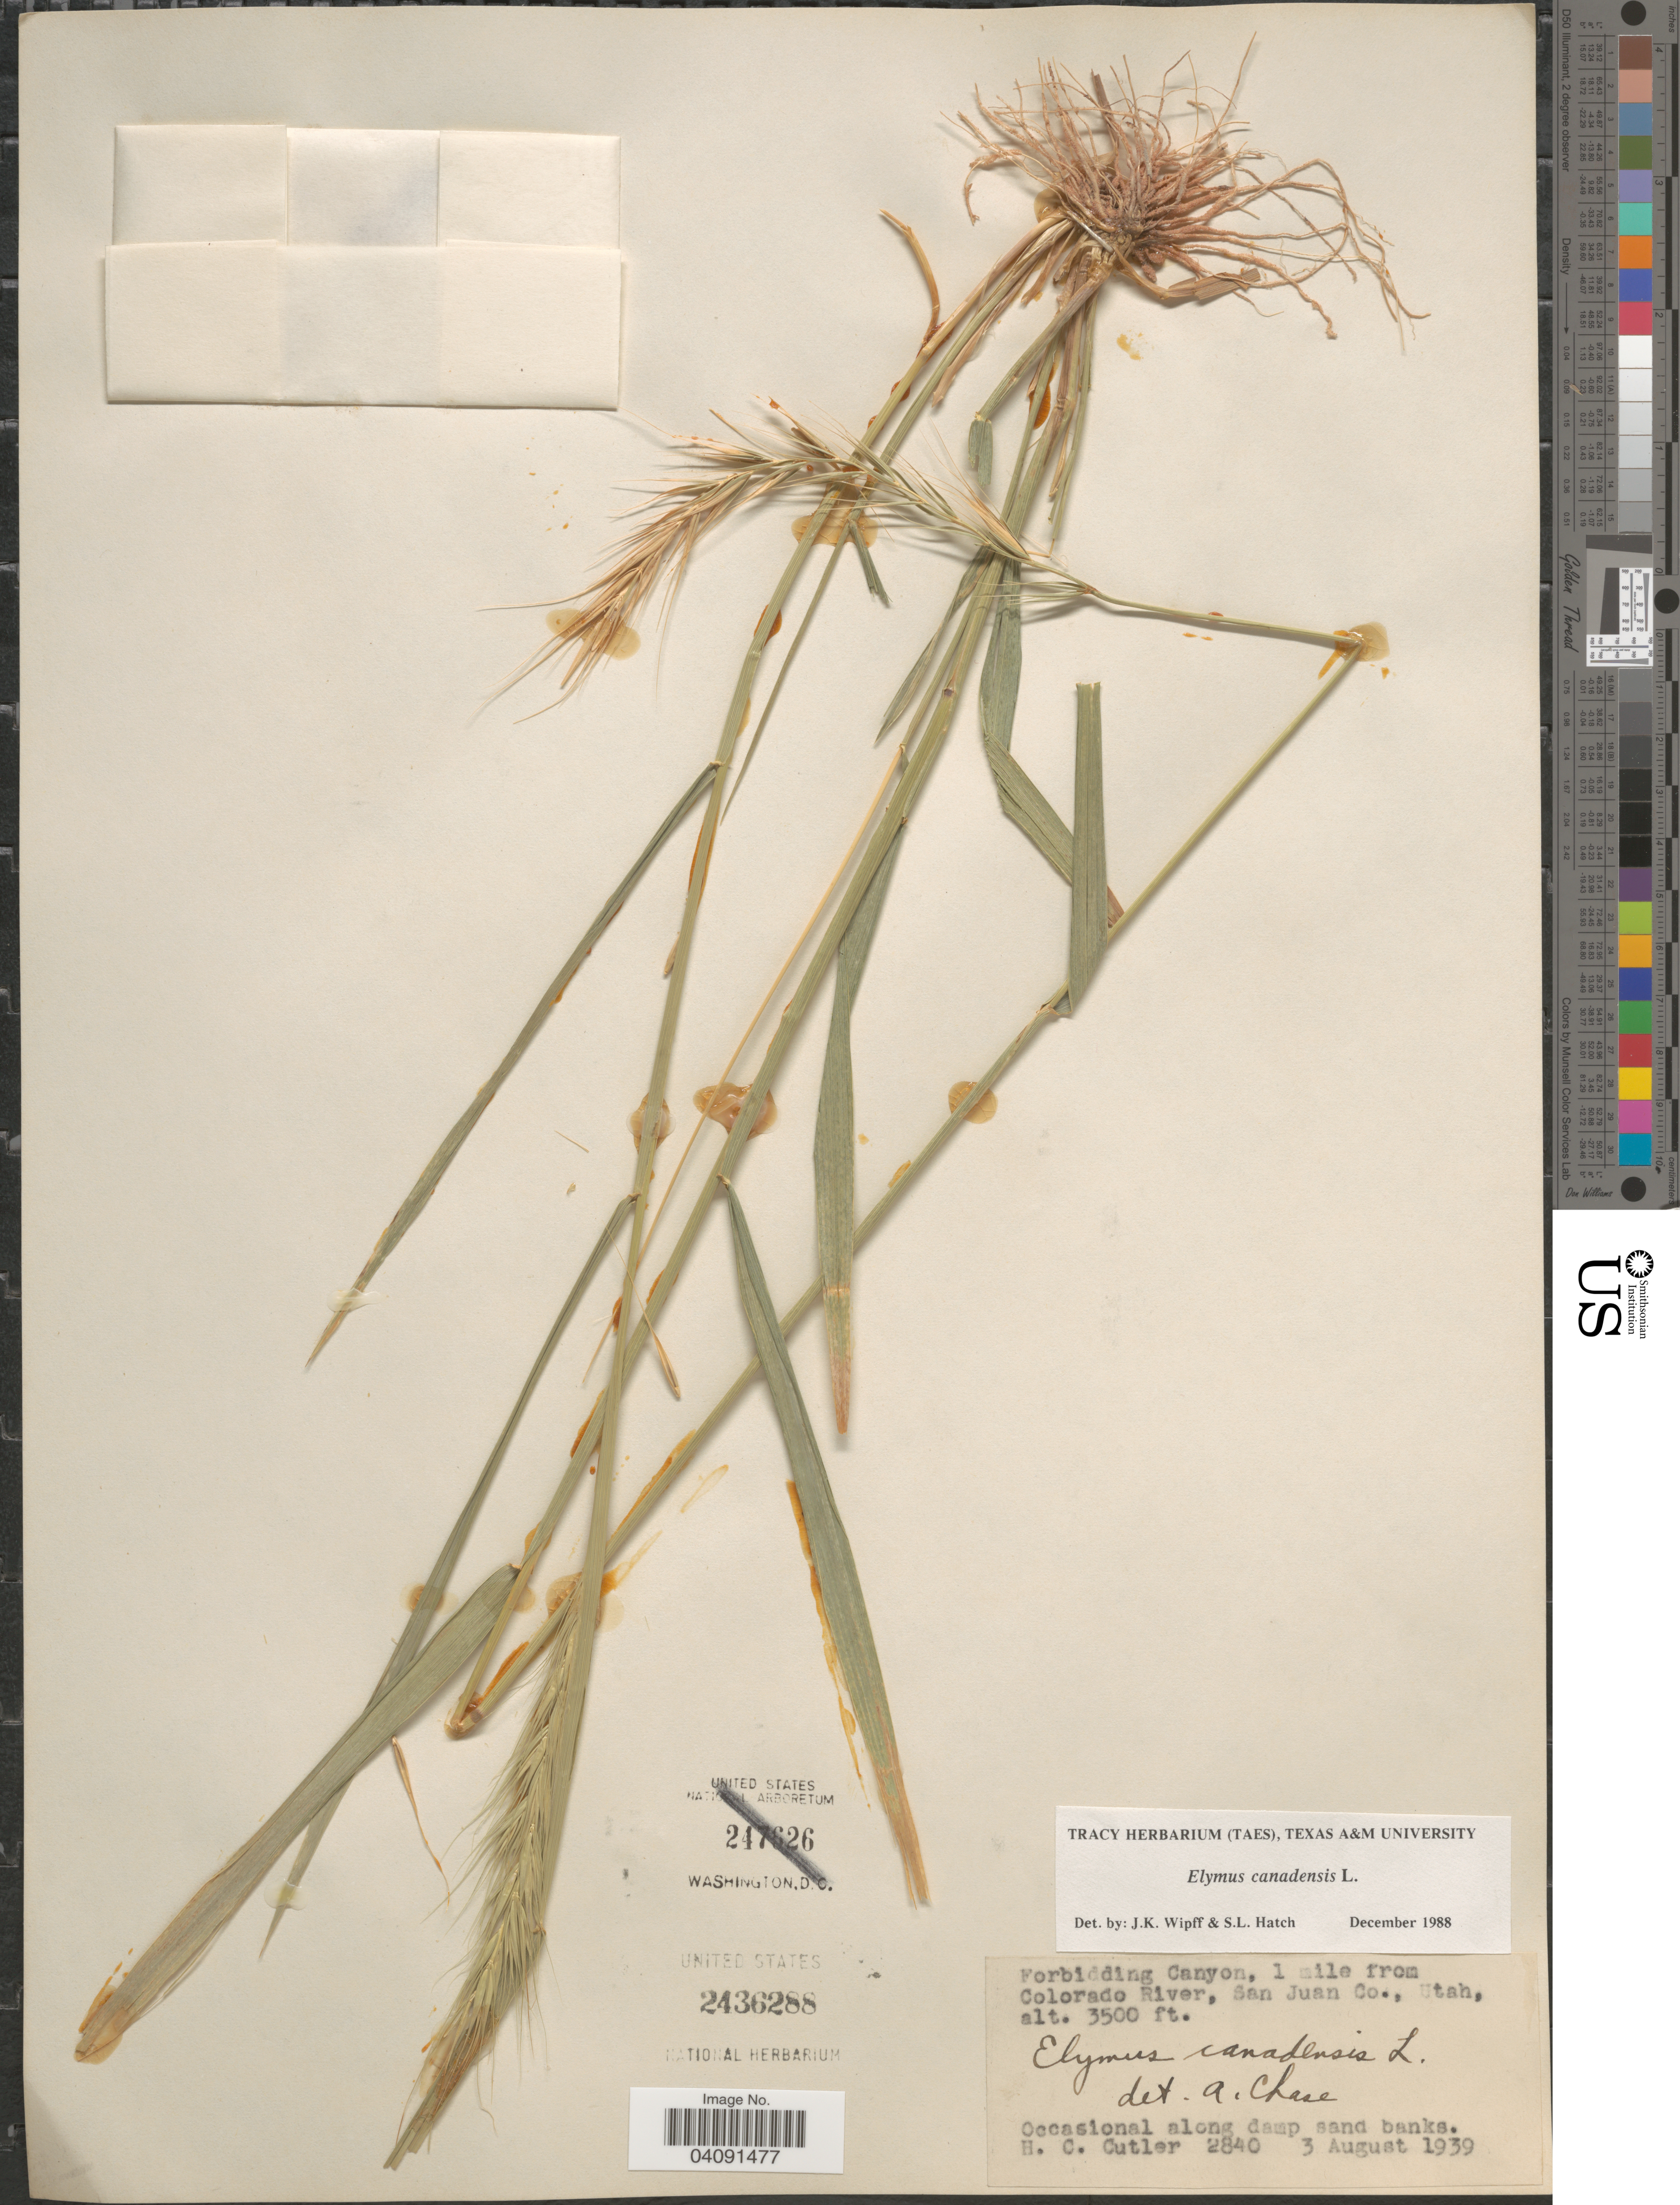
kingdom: Plantae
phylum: Tracheophyta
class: Liliopsida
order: Poales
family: Poaceae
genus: Elymus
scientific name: Elymus canadensis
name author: L.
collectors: H. C. Cutler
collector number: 2840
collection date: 1939-08-03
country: United States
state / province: Utah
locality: Forbidding Canyon, 1 mile from Colorado River, San Juan Co. Occasional along damp sand banks.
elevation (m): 1067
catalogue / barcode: US 2436288